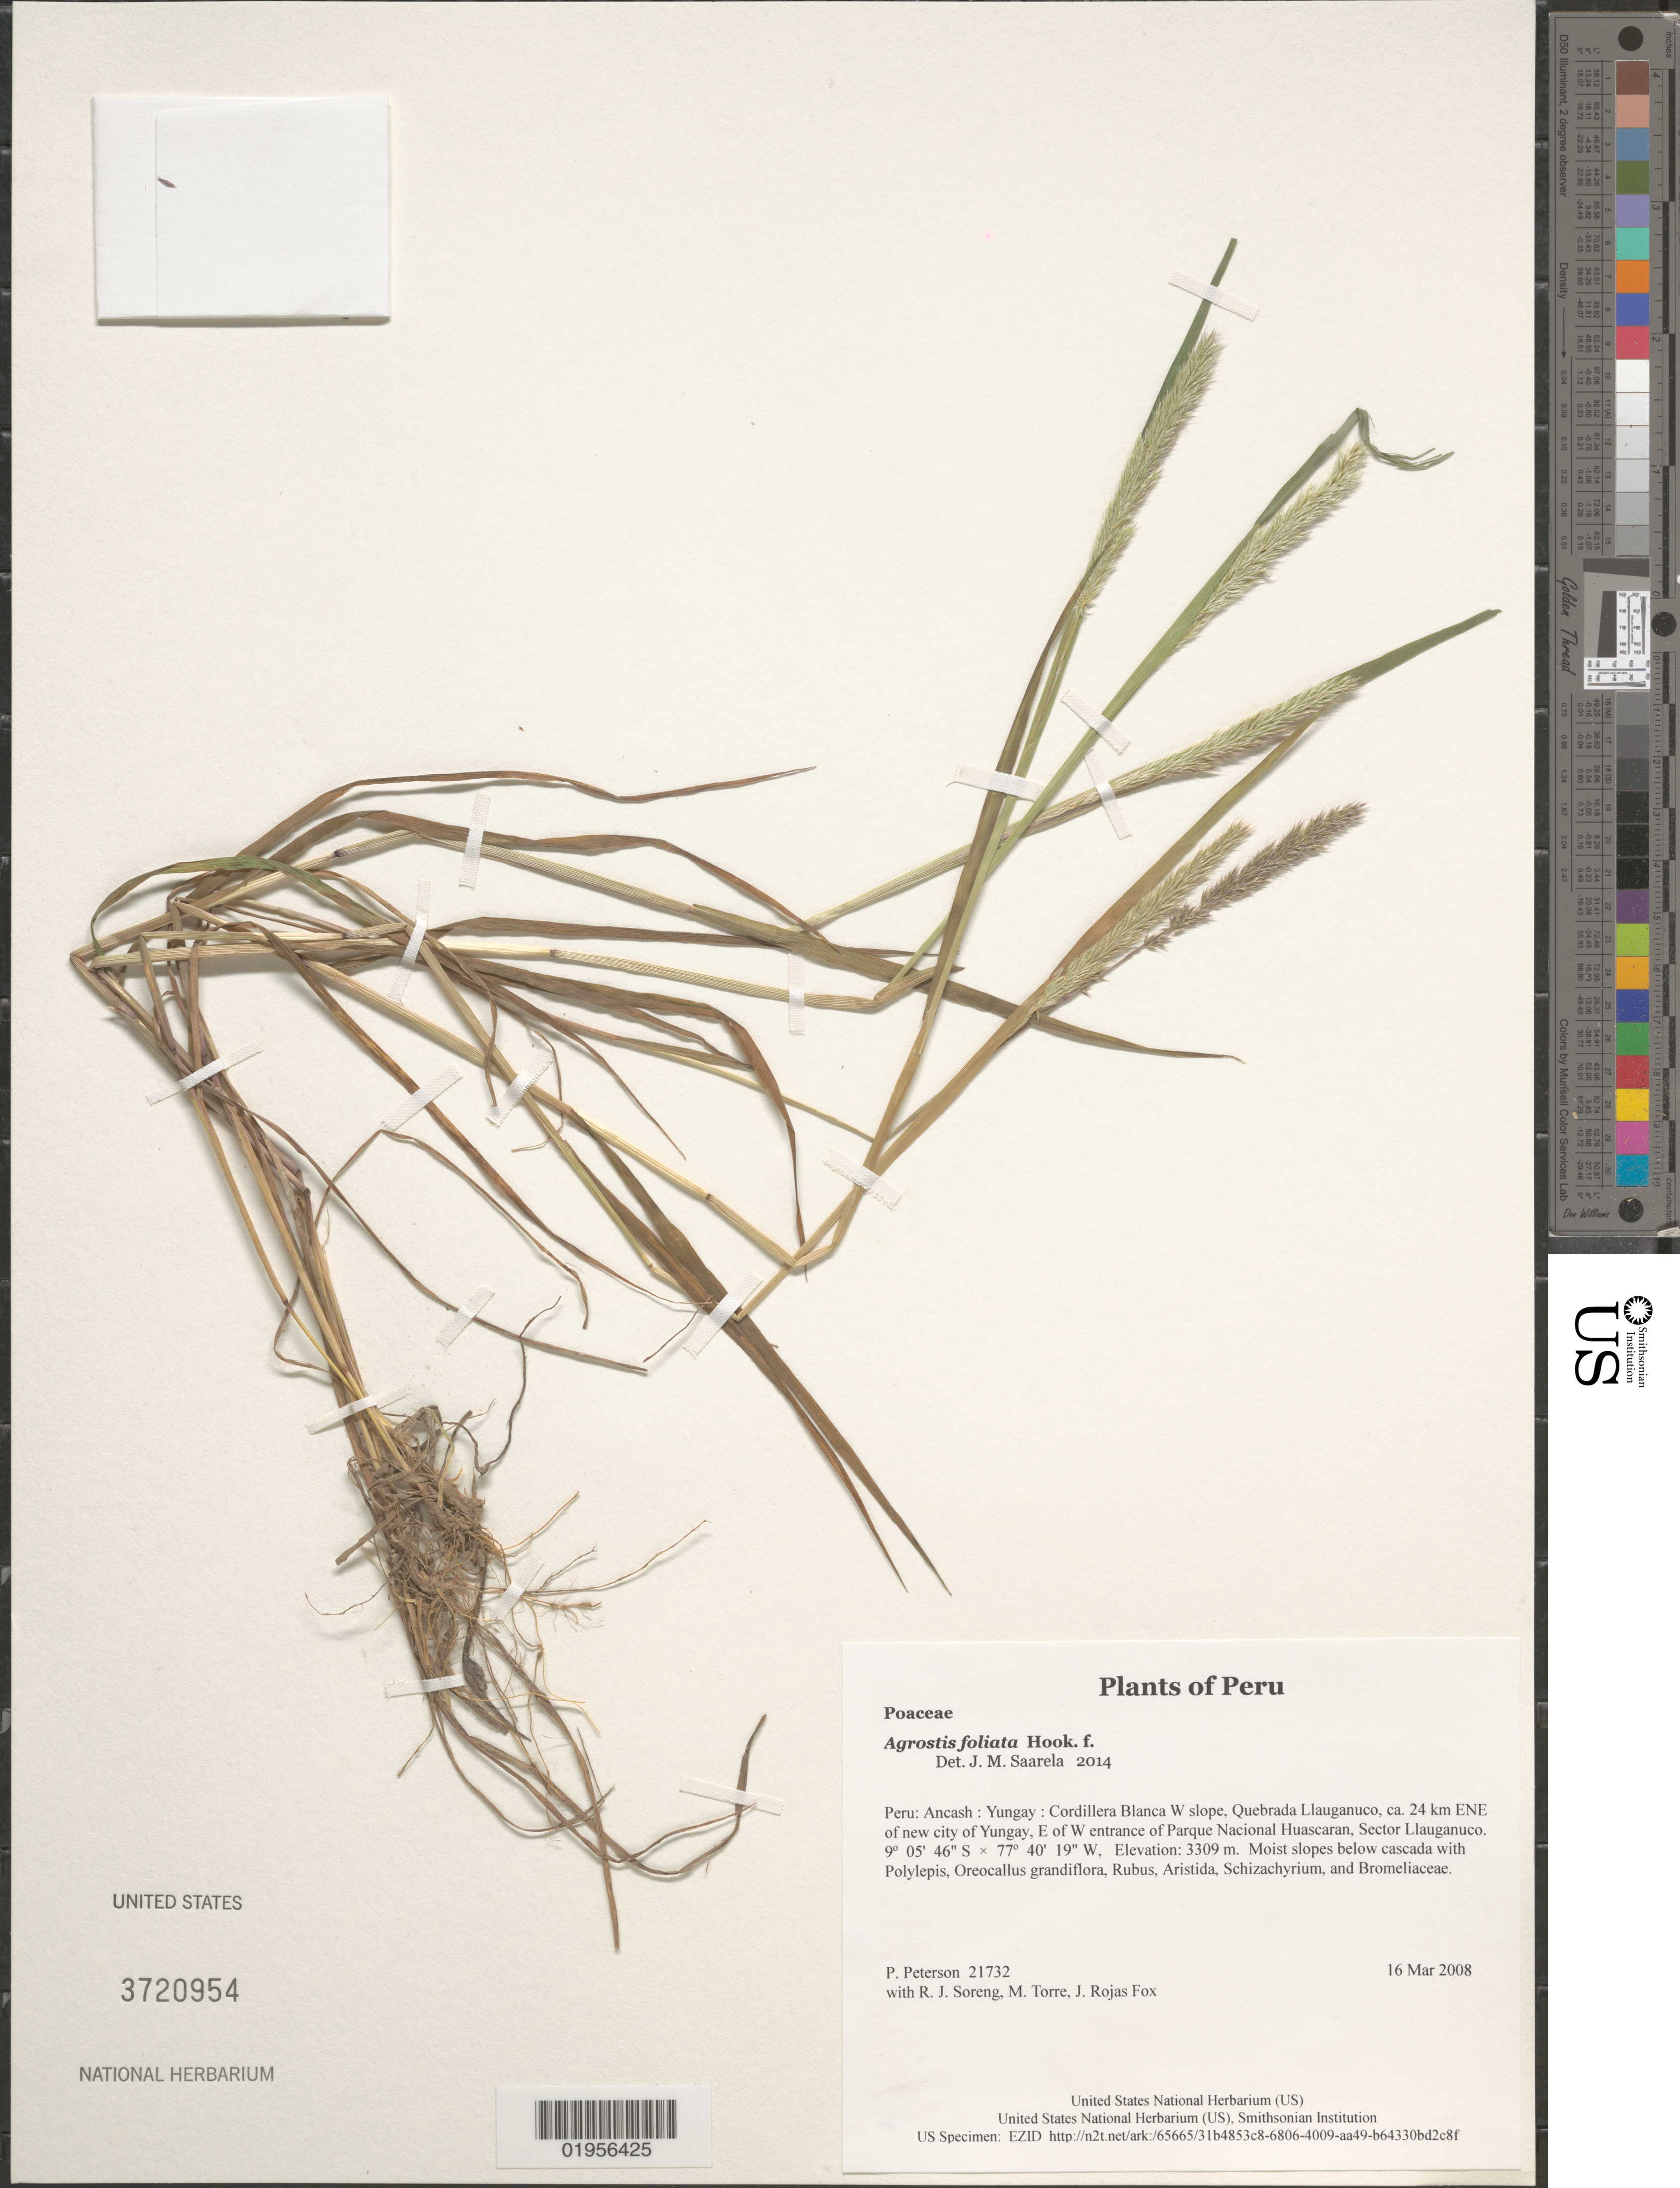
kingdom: Plantae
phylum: Tracheophyta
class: Liliopsida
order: Poales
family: Poaceae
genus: Agrostis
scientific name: Agrostis foliata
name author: Hook. f.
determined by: Saarela, J. M., (CAN), Canadian Museum of Nature (CANADA)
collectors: P. M. Peterson, R. J. Soreng, M. Torre & J. Rojas Fox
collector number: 21732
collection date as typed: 16 Mar 2008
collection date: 2008-03-16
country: Peru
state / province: Ancash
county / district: Yungay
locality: Cordillera Blanca W slope, Quebrada Llauganuco, ca. 24 km ENE of new city of Yungay, E of W entrance of Parque Nacional Huascaran, Sector Llauganuco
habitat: Moist slopes below cascada with Polylepis, Oreocallus grandiflora, Rubus, Aristida, Schizachyrium, and Bromeliaceae.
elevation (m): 3309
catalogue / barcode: US 3720954